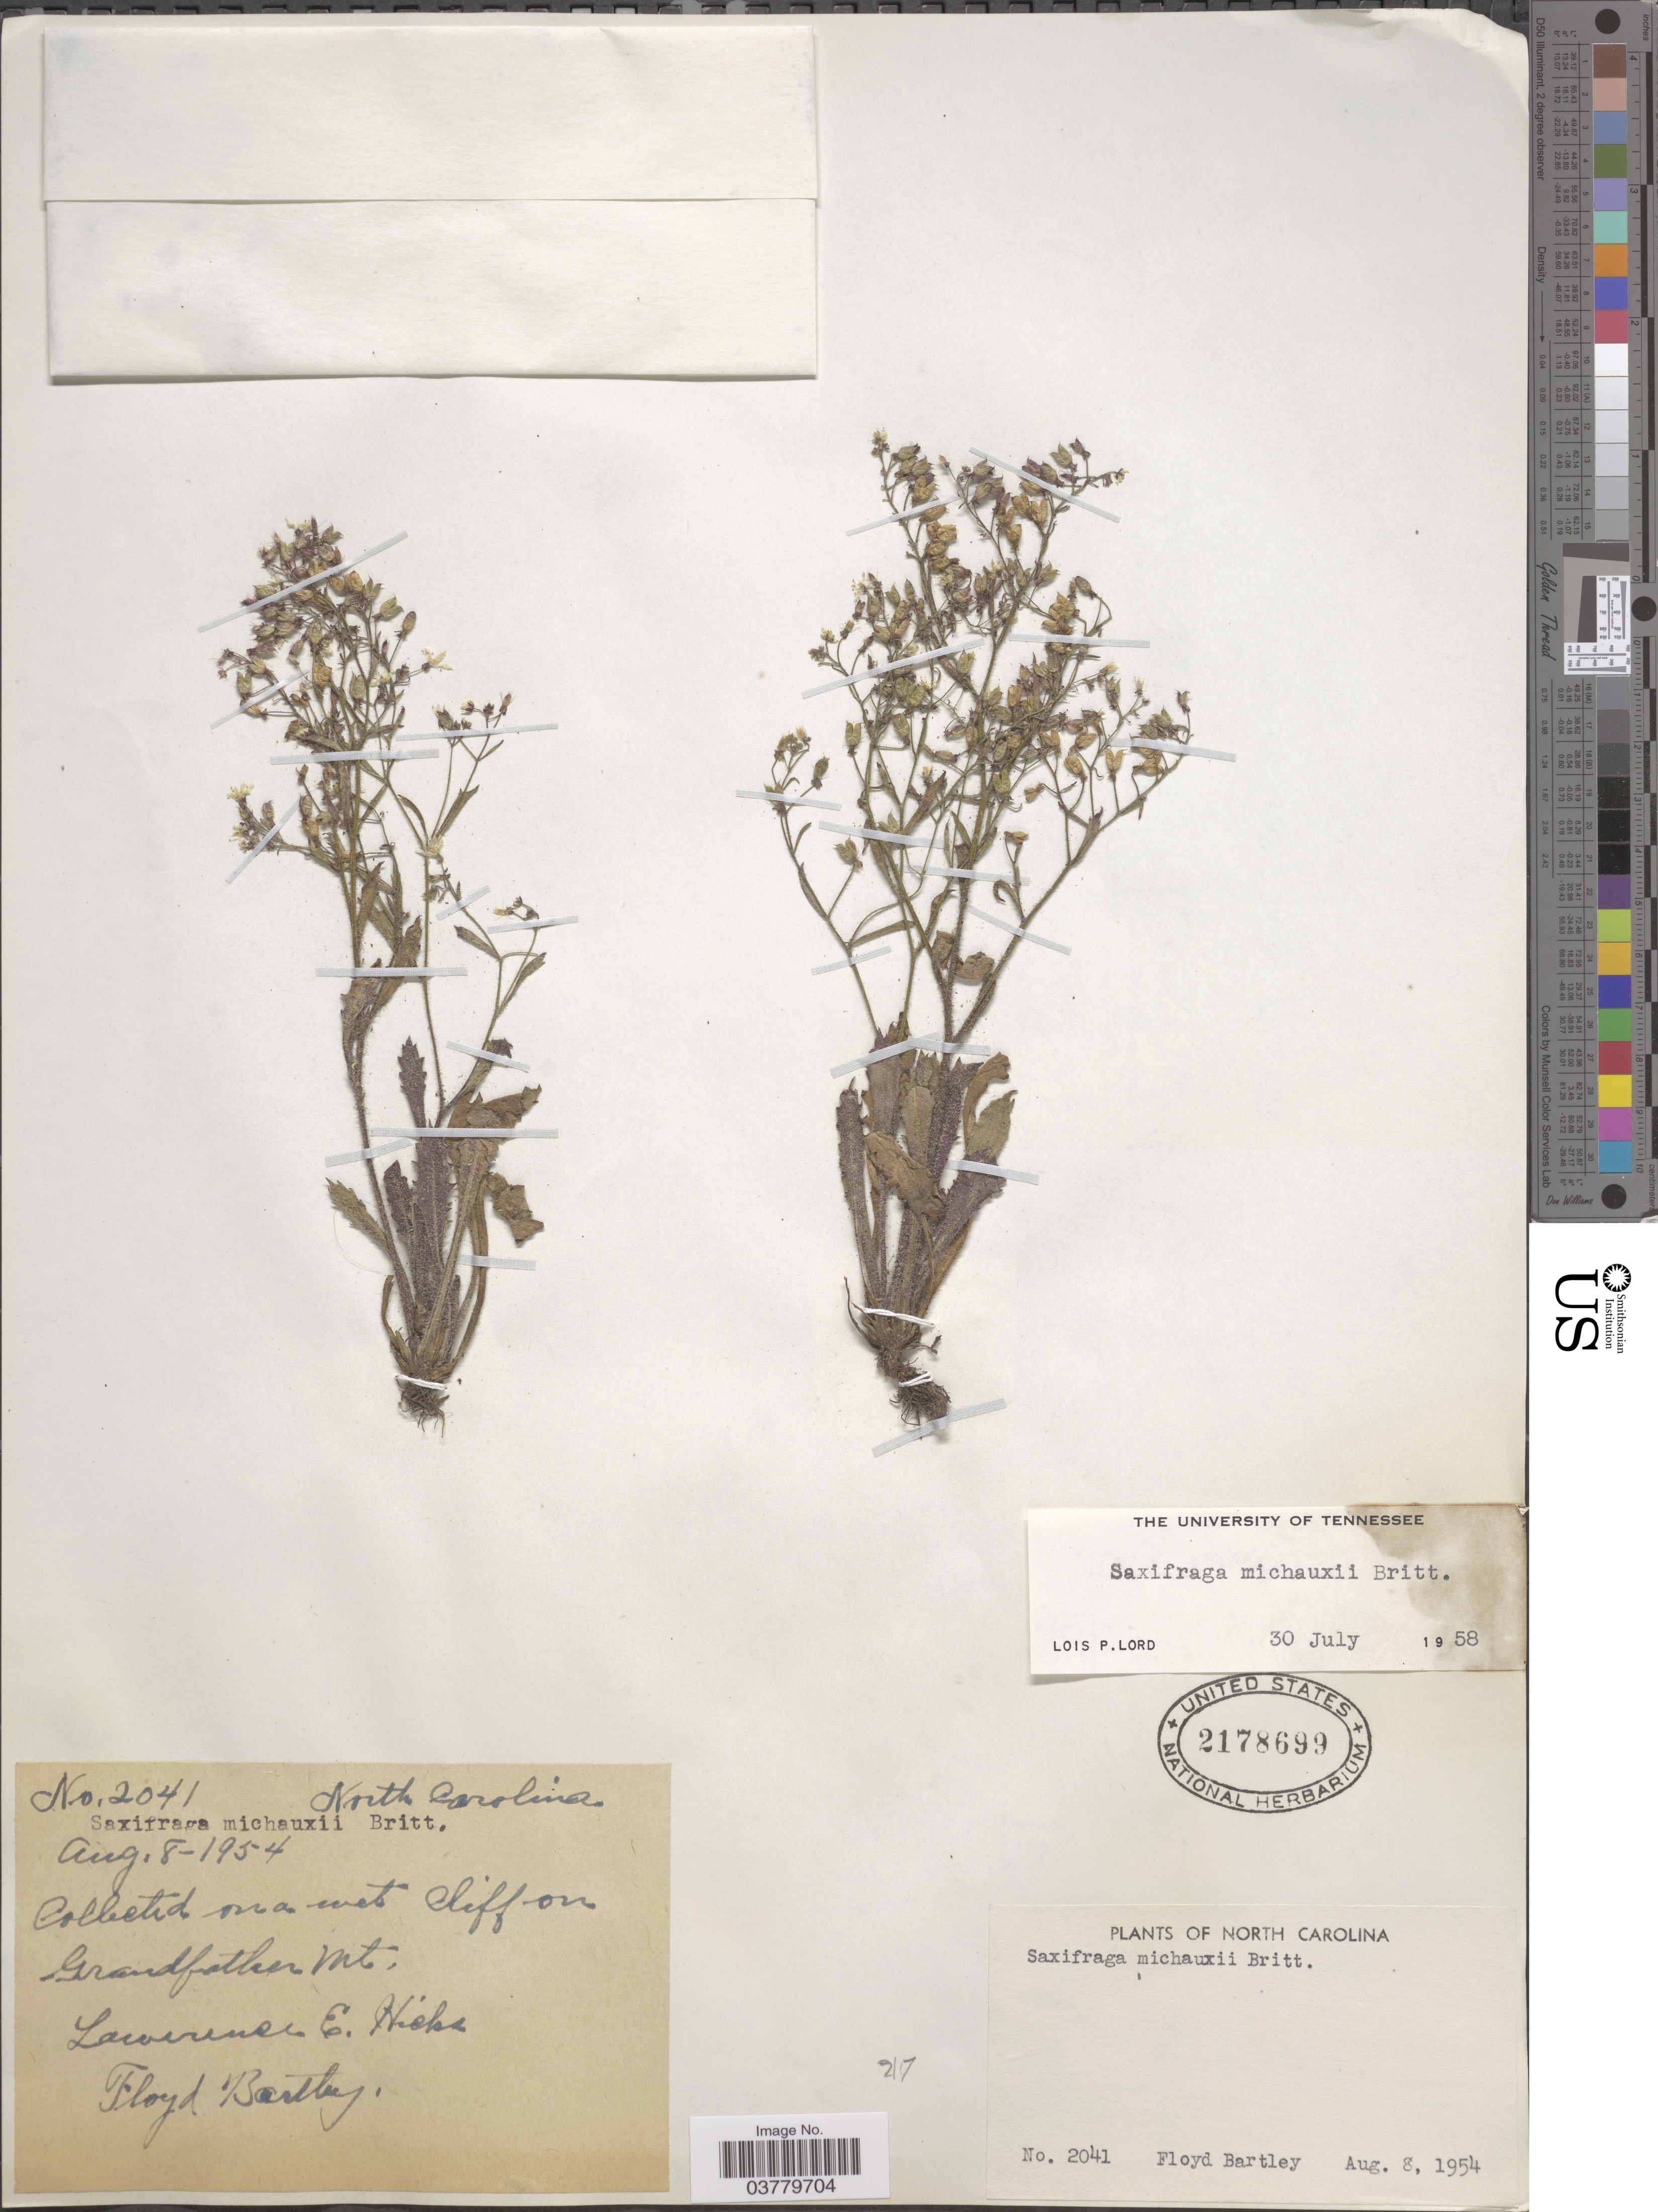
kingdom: Plantae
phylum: Tracheophyta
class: Magnoliopsida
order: Saxifragales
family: Saxifragaceae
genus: Micranthes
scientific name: Micranthes petiolaris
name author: (Raf.) Bush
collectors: L. E. Hicks & F. Bartley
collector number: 2041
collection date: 1954-08-08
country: United States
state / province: North Carolina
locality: On a wet cliff on Grandfather Mt.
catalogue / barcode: US 2178699